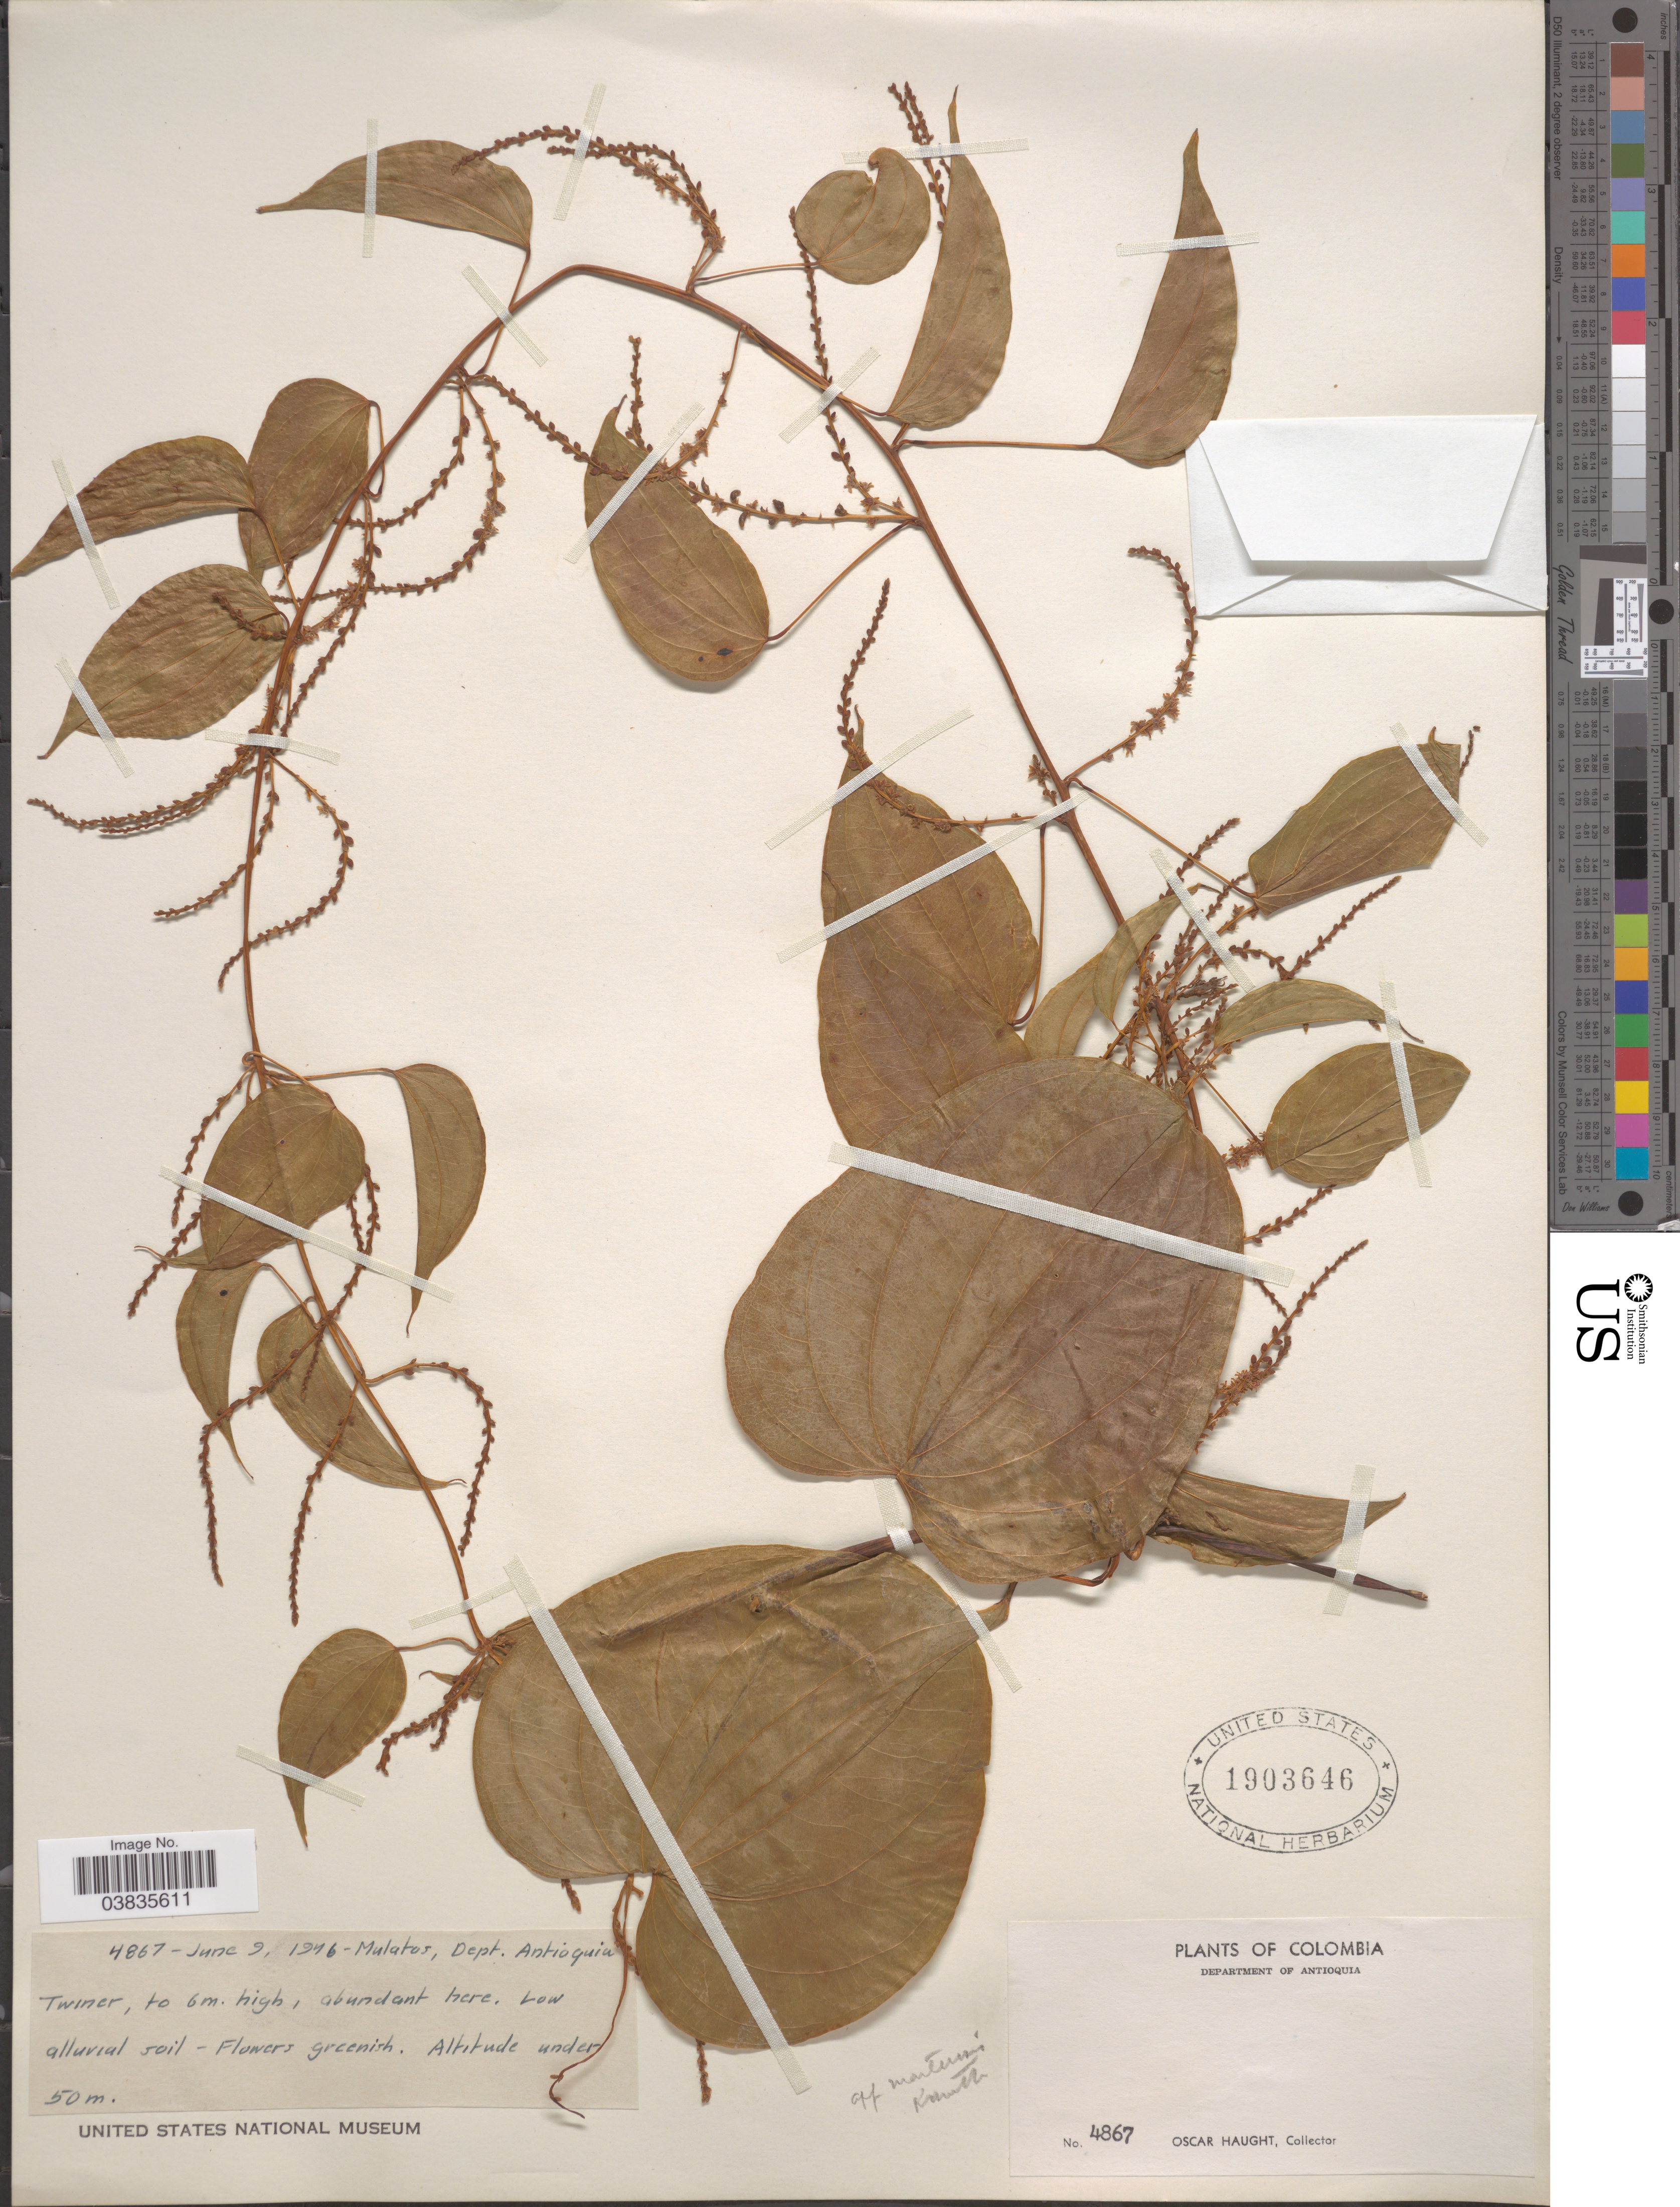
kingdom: Plantae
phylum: Tracheophyta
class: Liliopsida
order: Dioscoreales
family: Dioscoreaceae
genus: Dioscorea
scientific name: Dioscorea sp.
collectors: O. L. Haught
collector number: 4867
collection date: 1946-06-09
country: Colombia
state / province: Antioquia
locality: Mulatos, Department of Antioquia. Twiner.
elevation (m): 50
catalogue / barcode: US 1903646